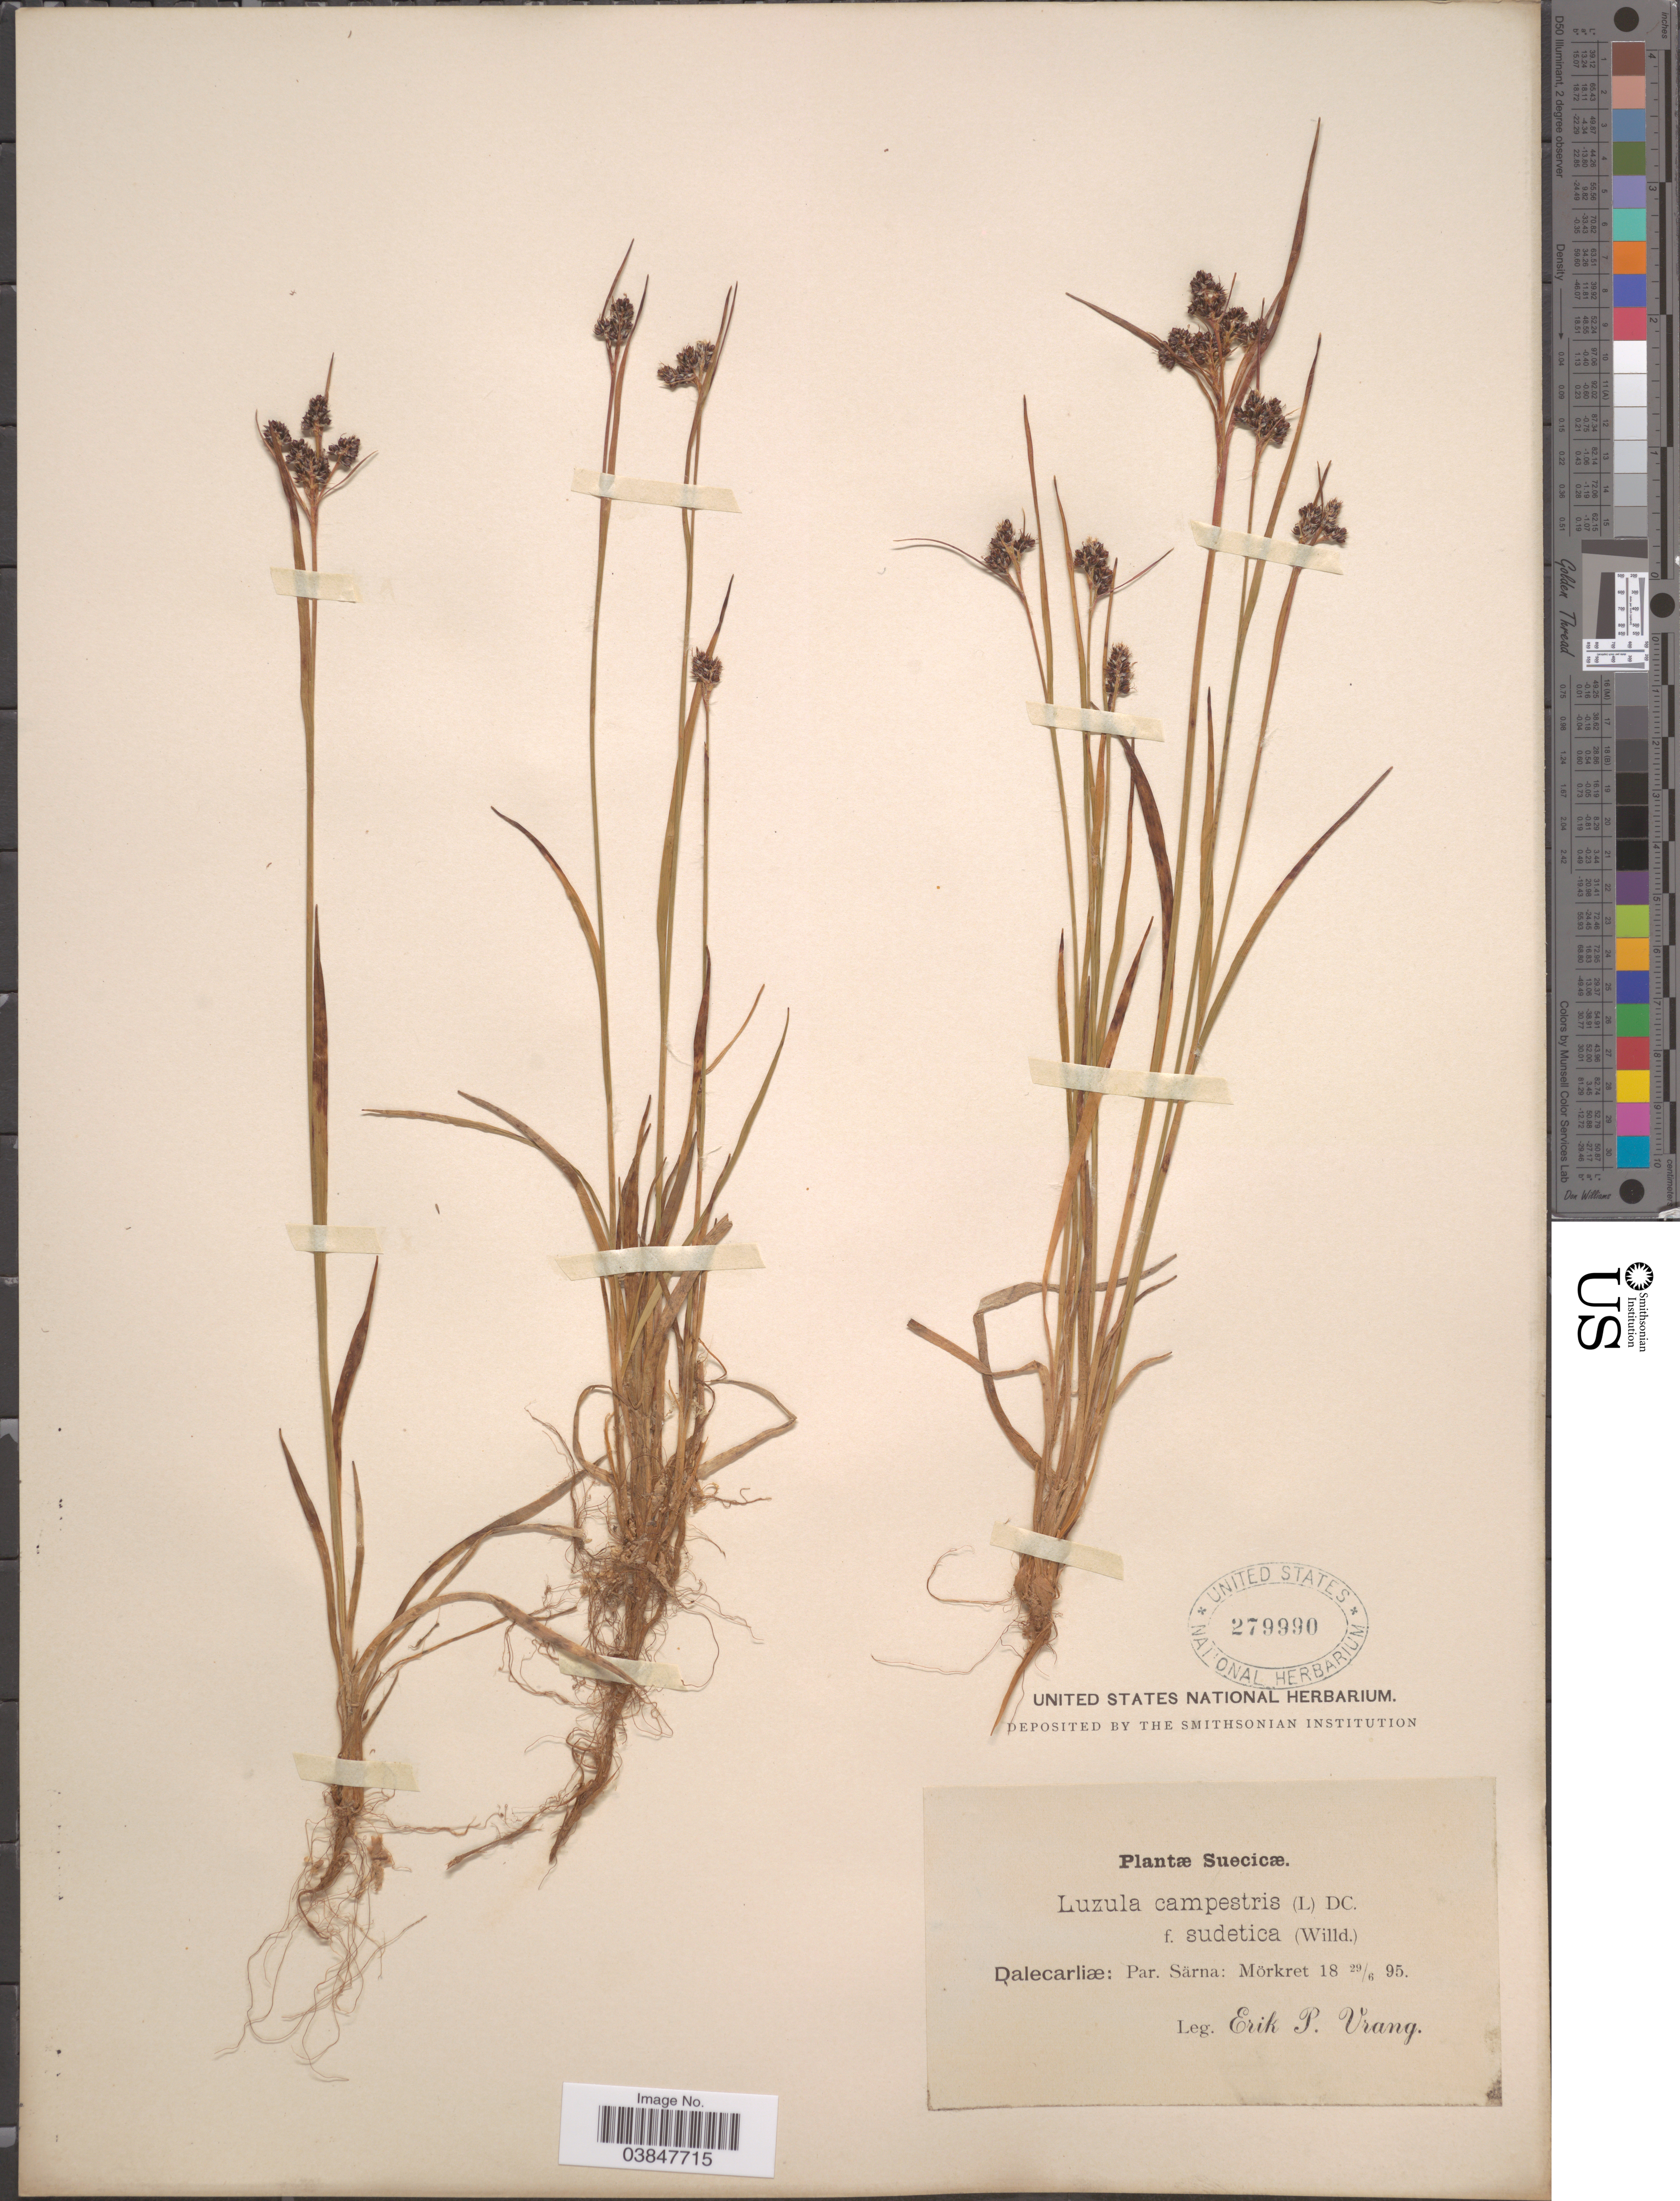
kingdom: Plantae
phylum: Tracheophyta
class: Liliopsida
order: Poales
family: Juncaceae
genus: Luzula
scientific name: Luzula campestris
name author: (L.) DC.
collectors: E. Vrang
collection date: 1895-06-29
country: Sweden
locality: Suecicæ. Dalecarliæ: Par. Särna: Mörkret.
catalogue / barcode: US 279990